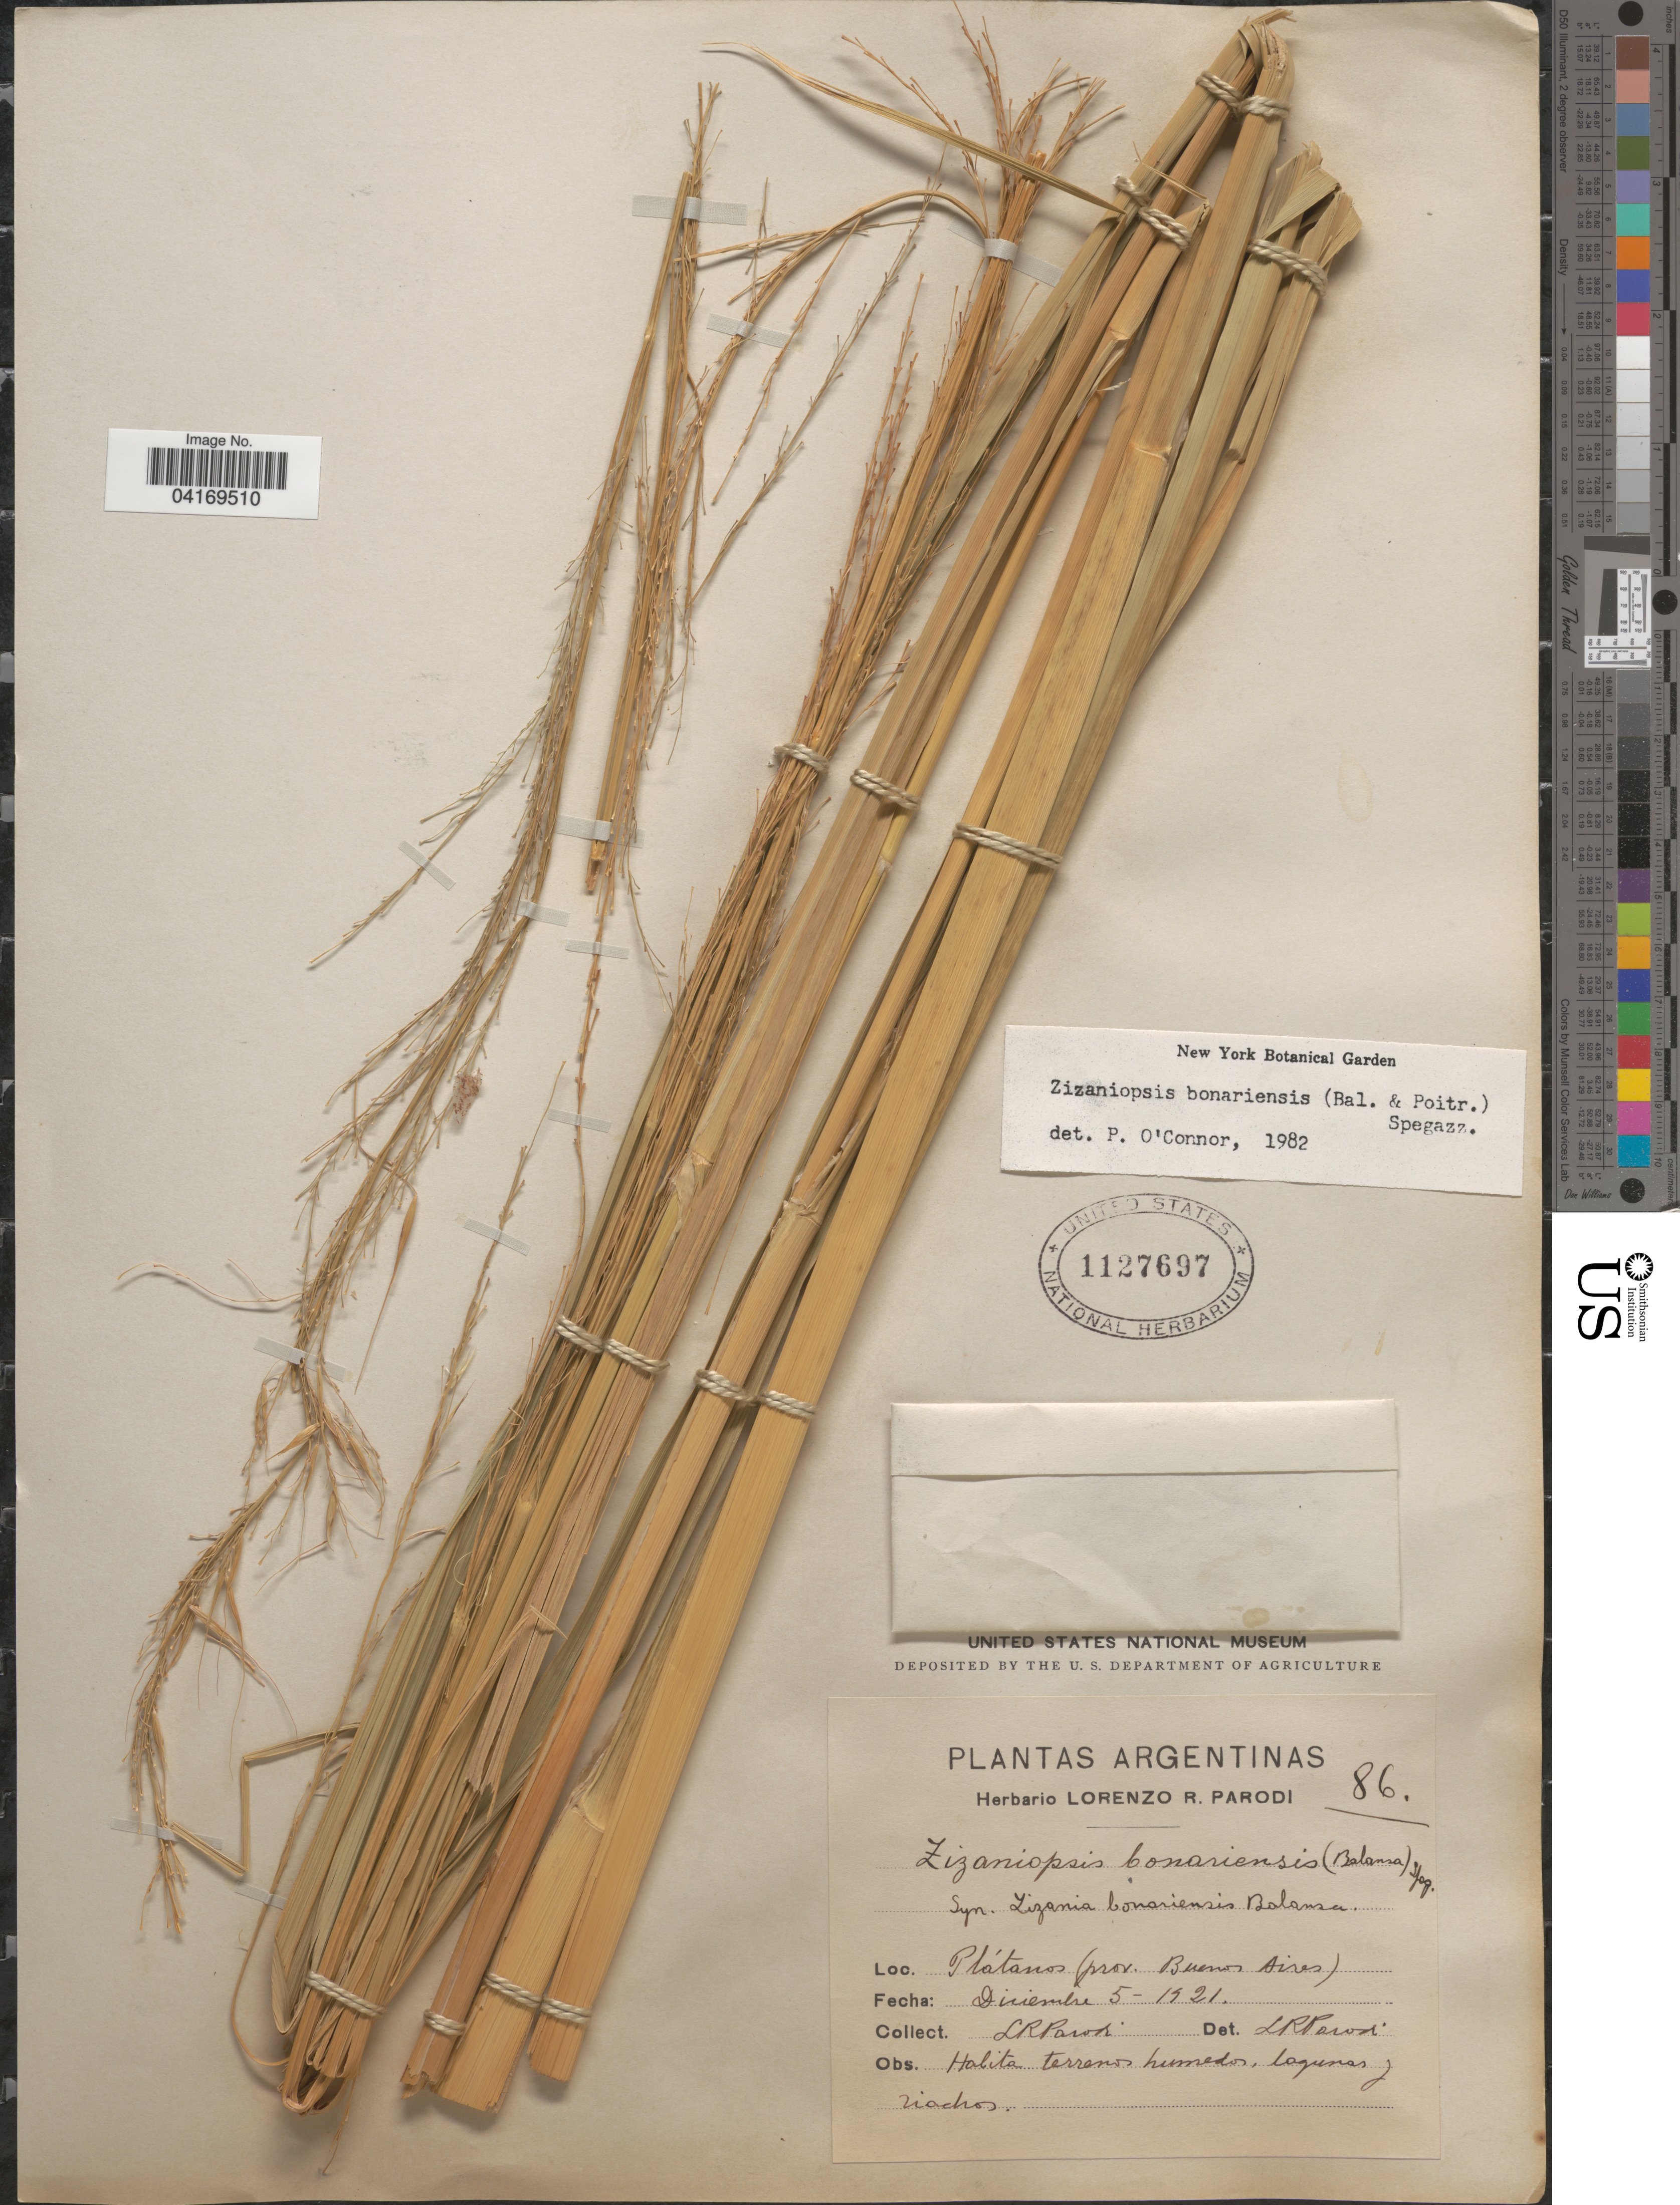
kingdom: Plantae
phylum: Tracheophyta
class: Liliopsida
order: Poales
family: Poaceae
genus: Zizaniopsis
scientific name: Zizaniopsis bonariensis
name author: (Balansa & Poitr.) Speg.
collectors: L. R. Parodi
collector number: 86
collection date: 1921-12-05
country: Argentina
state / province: Buenos Aires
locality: Plátanos.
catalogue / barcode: US 1127697